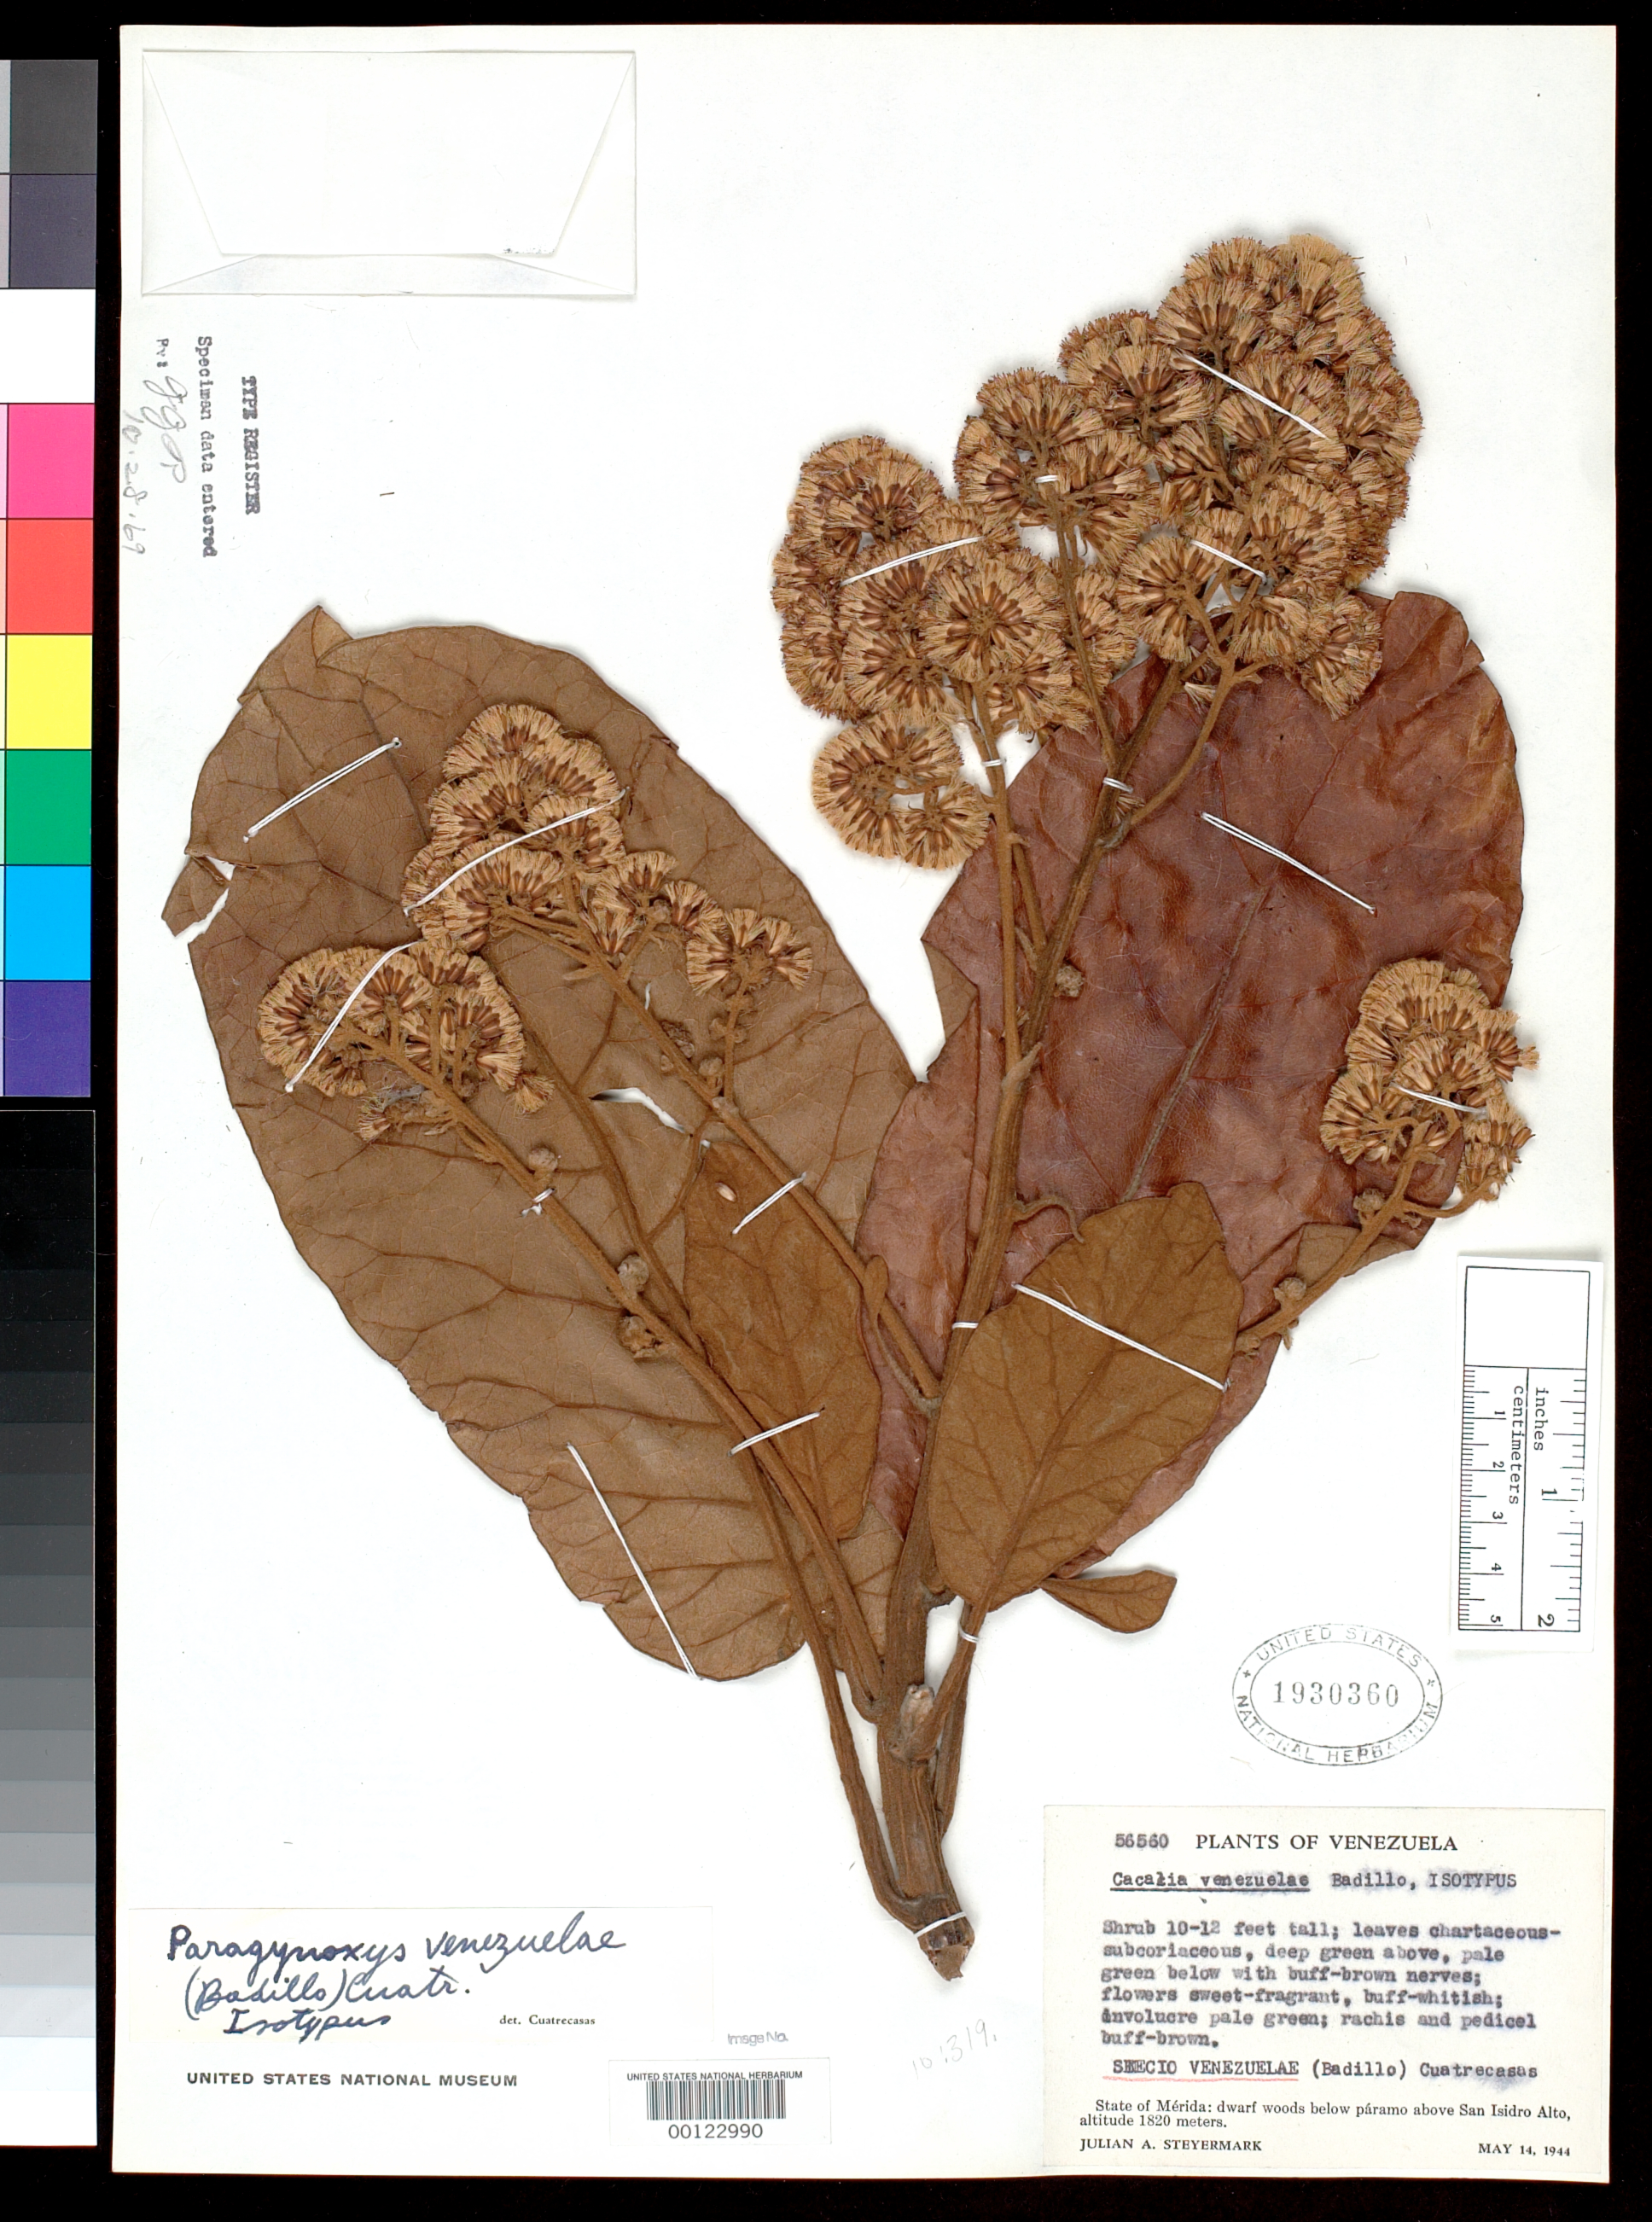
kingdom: Plantae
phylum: Tracheophyta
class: Magnoliopsida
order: Asterales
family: Asteraceae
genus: Cacalia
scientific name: Cacalia venezuelae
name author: V.M. Badillo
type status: Isotype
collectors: J. Steyermark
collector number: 56560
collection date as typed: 14 May 1944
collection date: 1944-05-14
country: Venezuela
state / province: Mérida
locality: San Isidro Alto.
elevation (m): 1880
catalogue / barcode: US 1930360